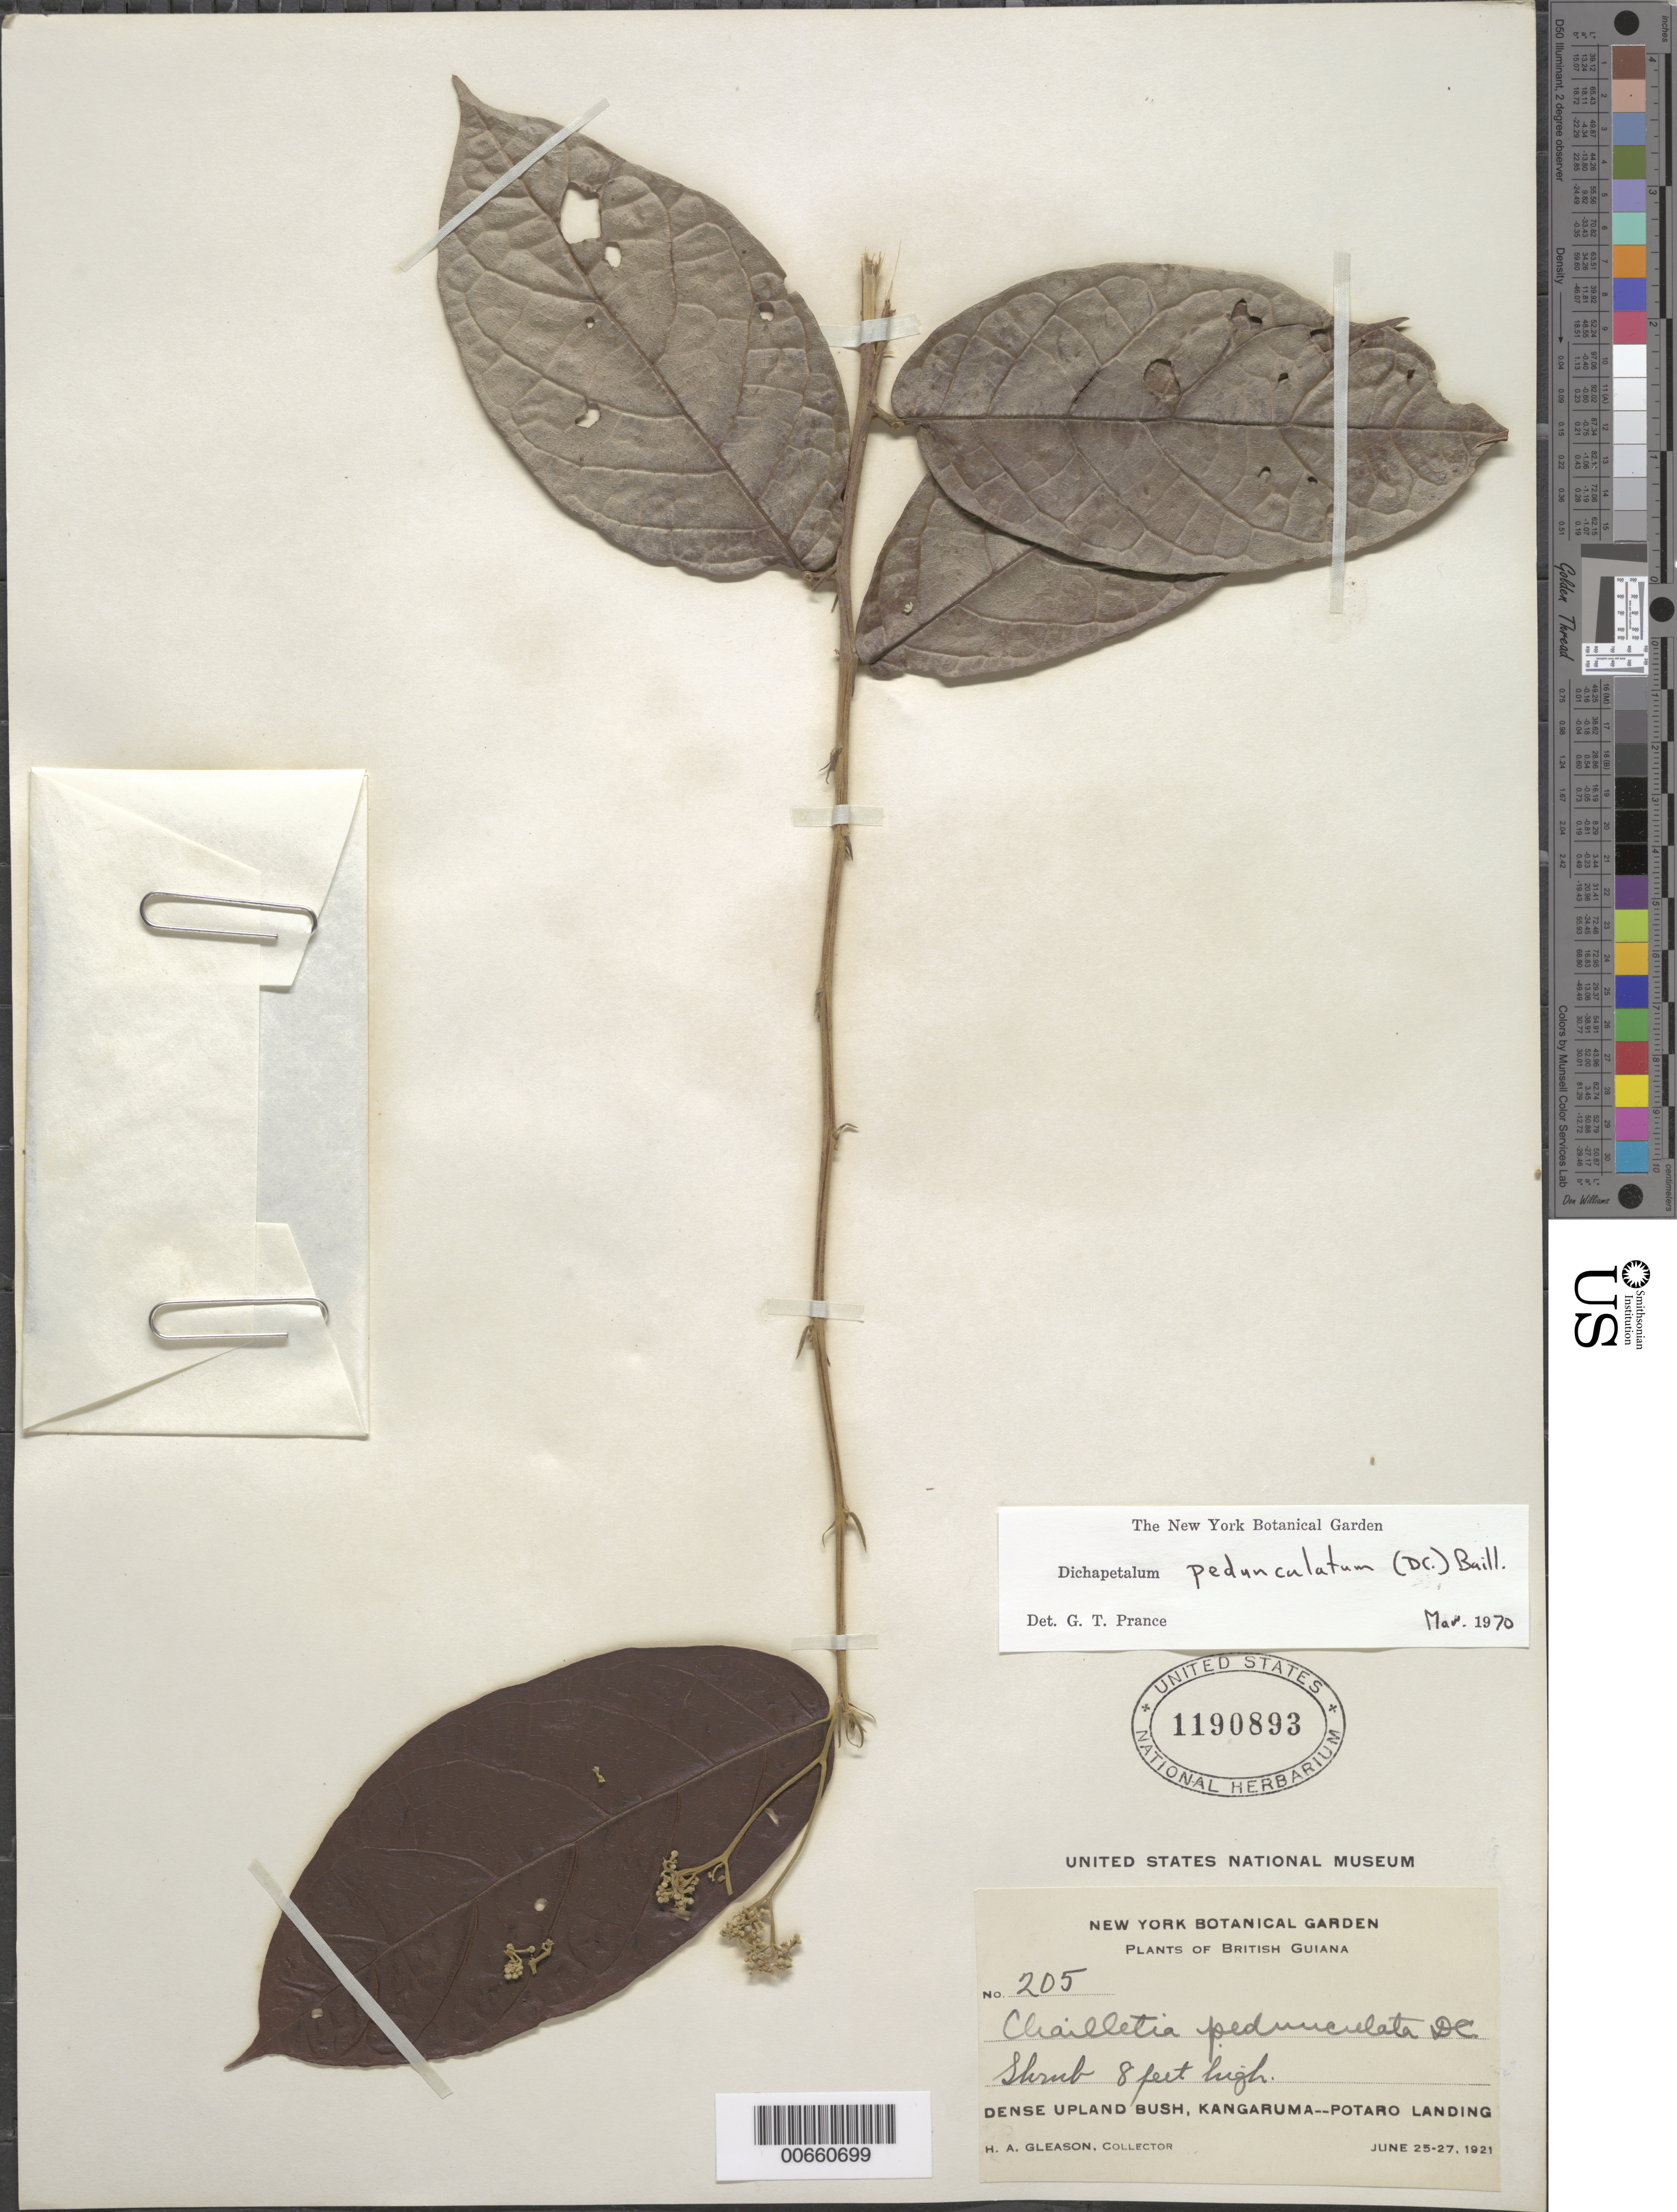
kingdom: Plantae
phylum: Tracheophyta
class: Magnoliopsida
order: Malpighiales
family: Dichapetalaceae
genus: Dichapetalum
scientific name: Dichapetalum pedunculatum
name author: (DC.) Baill.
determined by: Prance, G. T.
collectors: H. A. Gleason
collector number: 205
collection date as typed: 25-Jun-21 to 27-Jun-21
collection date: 1921-06-25/1921-06-27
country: Guyana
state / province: Potaro-Siparuni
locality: Kangaruma, Potaro Landing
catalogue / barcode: US 1190893